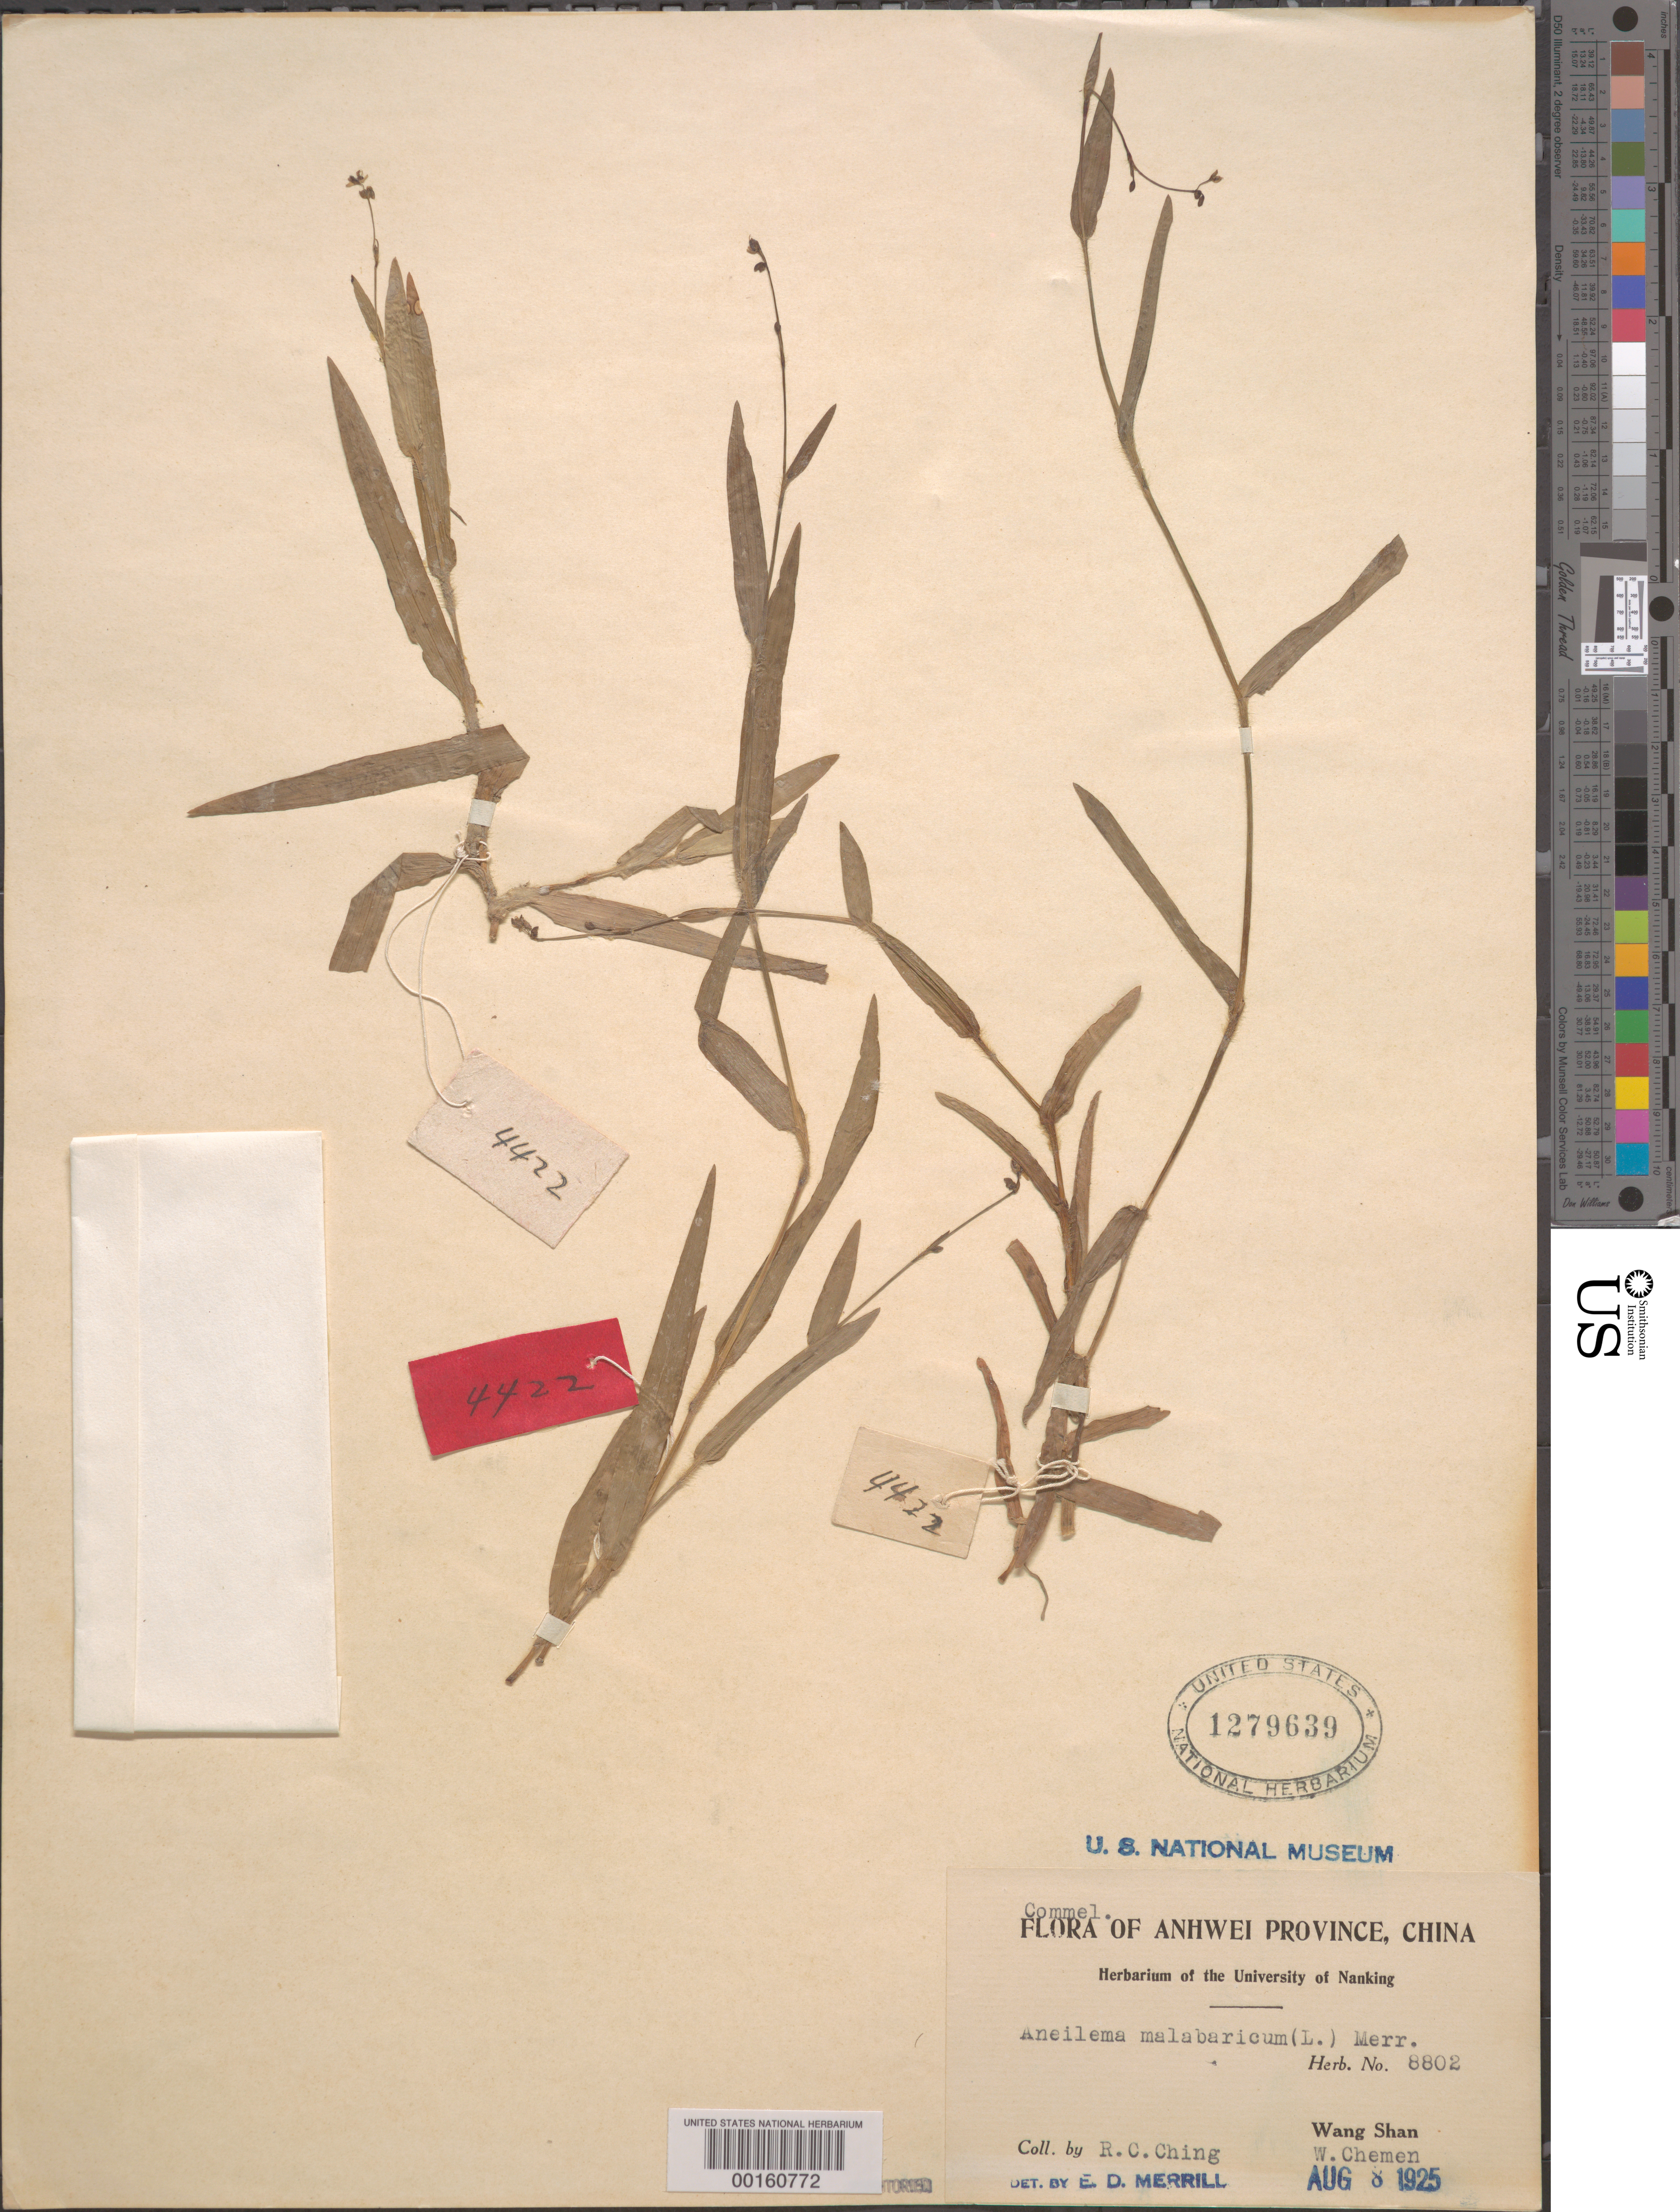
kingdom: Plantae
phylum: Tracheophyta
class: Liliopsida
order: Commelinales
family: Commelinaceae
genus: Murdannia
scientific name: Murdannia nudiflora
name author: (L.) Brenan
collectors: R. C. Ching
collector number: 8802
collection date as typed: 08 Aug 1925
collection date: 1925-08-08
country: China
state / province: Anhui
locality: Wang shan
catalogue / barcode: US 1279639